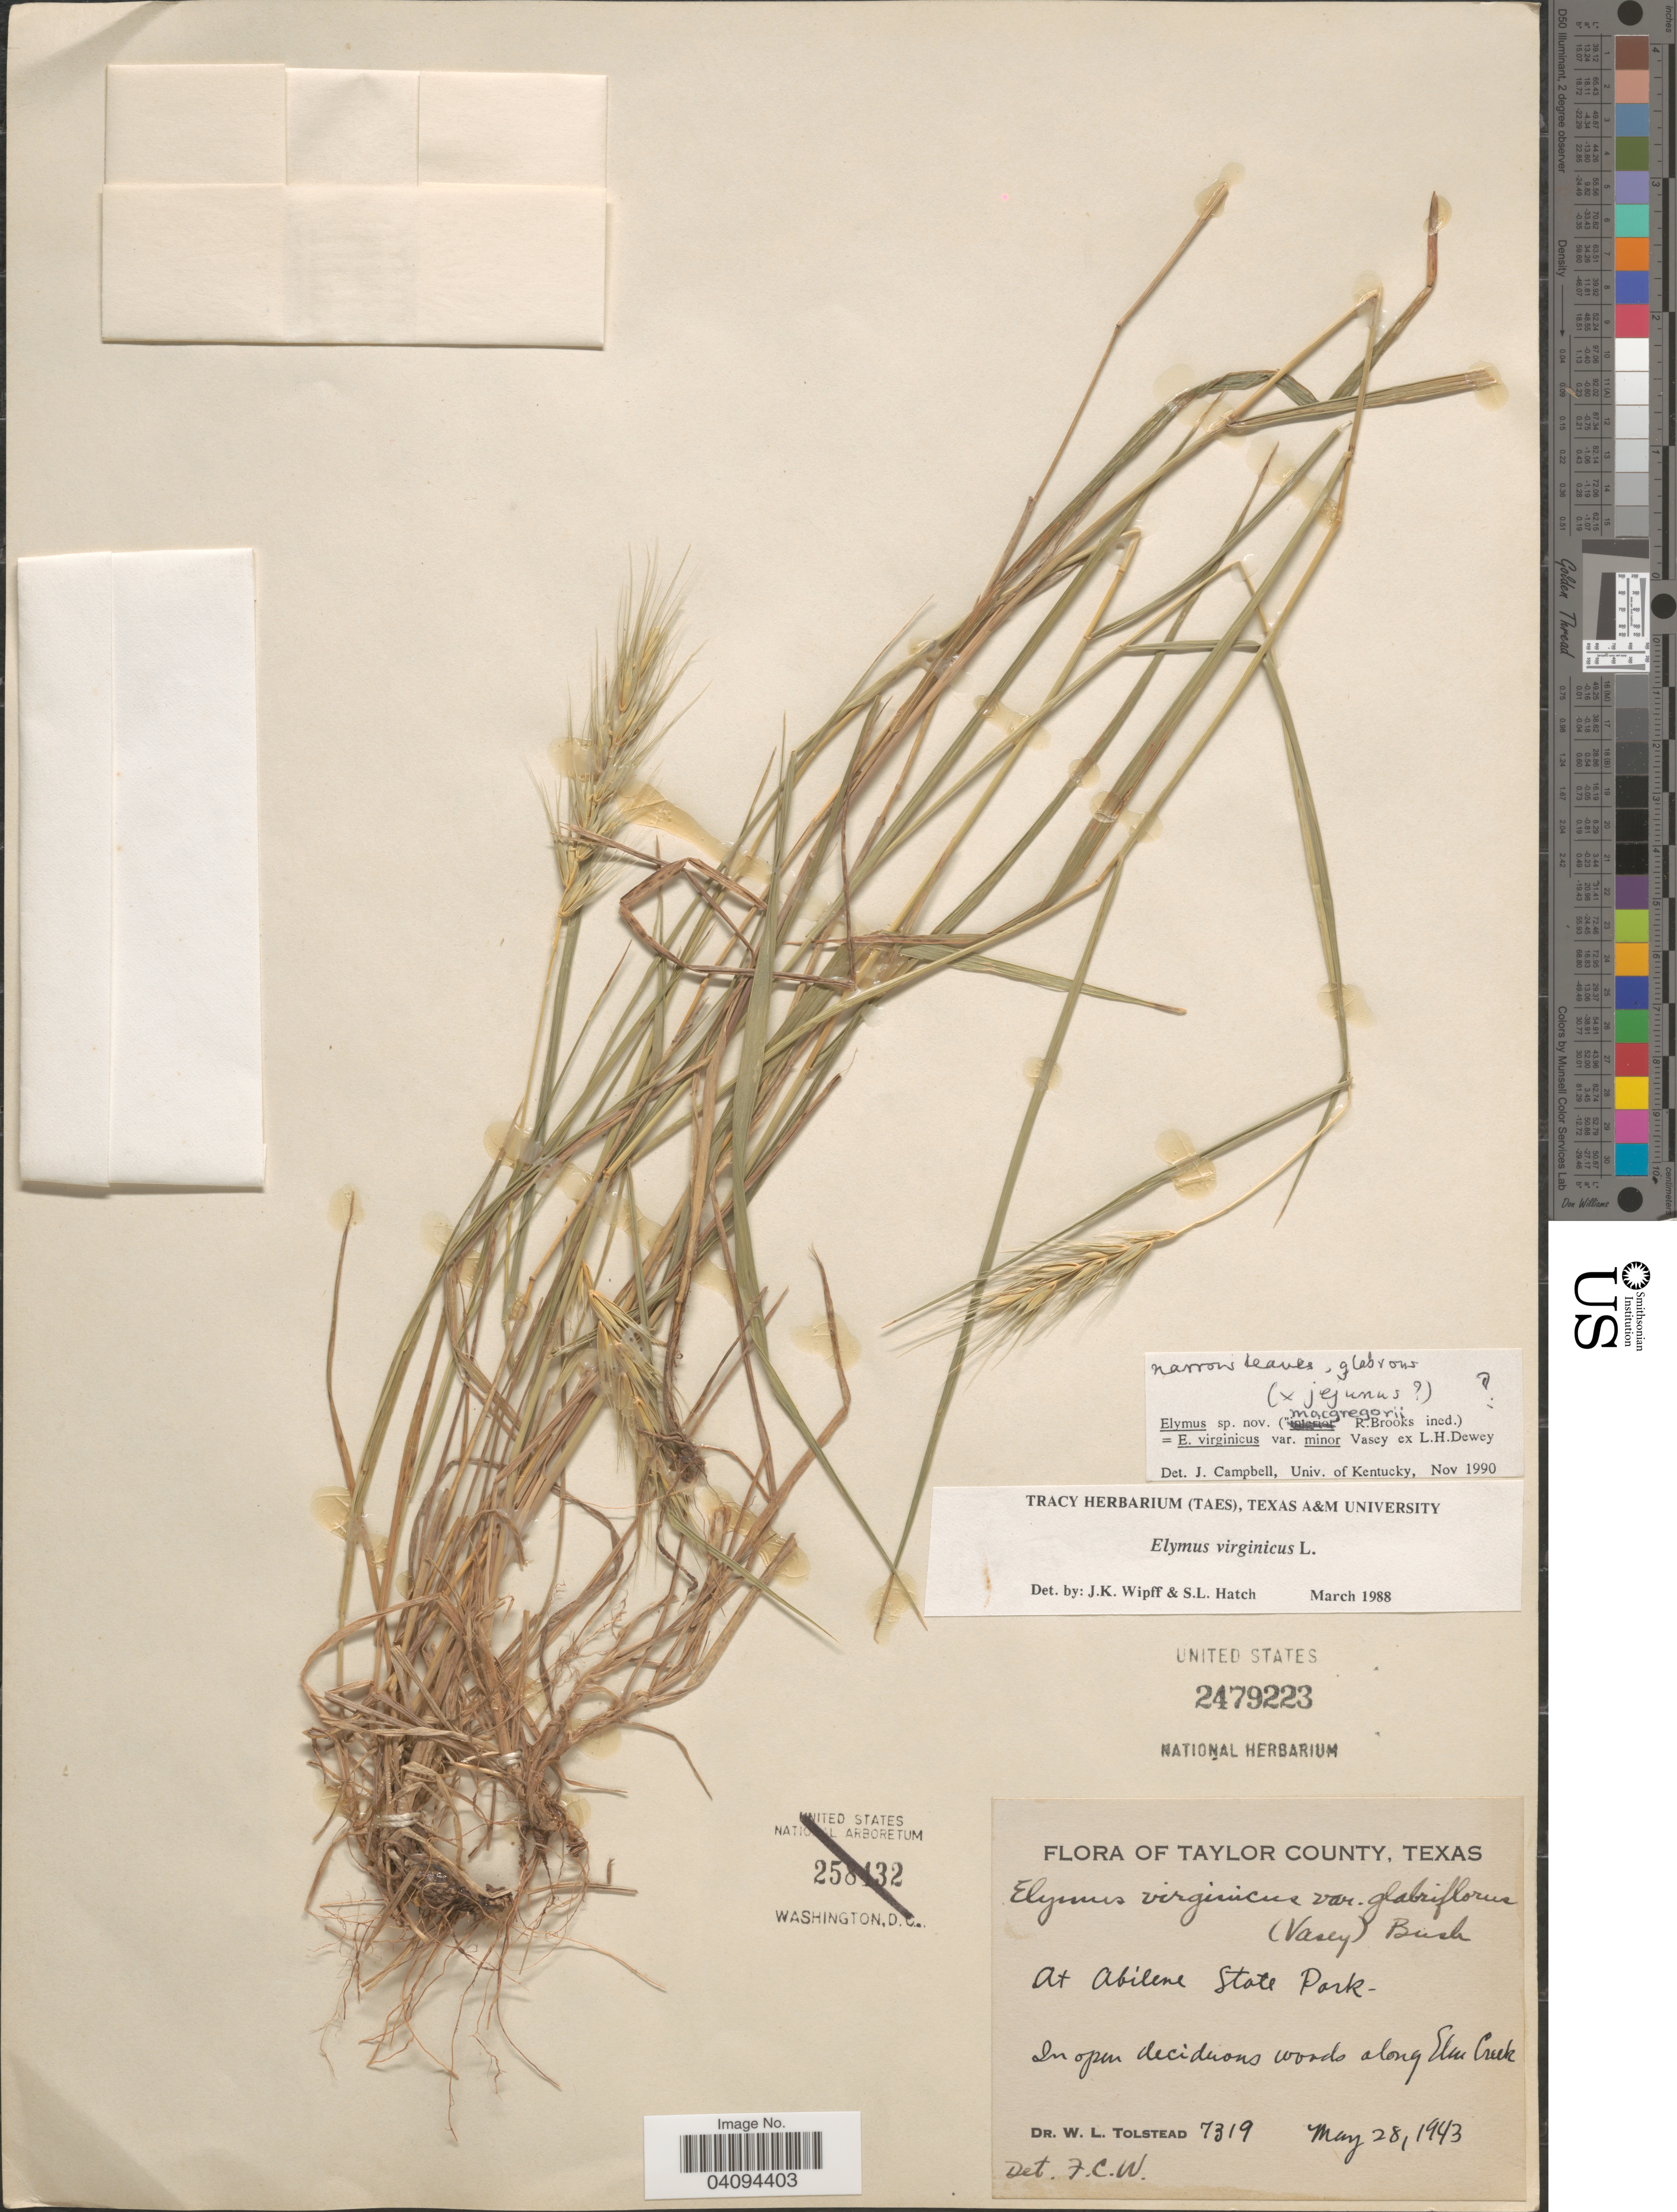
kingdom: Plantae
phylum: Tracheophyta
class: Liliopsida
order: Poales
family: Poaceae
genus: Elymus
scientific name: Elymus macgregorii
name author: R.E. Brooks & J.J.N. Campb.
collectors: W. Tolstead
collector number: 7319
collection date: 1943-05-28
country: United States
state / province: Texas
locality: Taylor County. At Abilene State Park. In open deciduous woods along Elm Creek.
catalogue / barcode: US 2479223